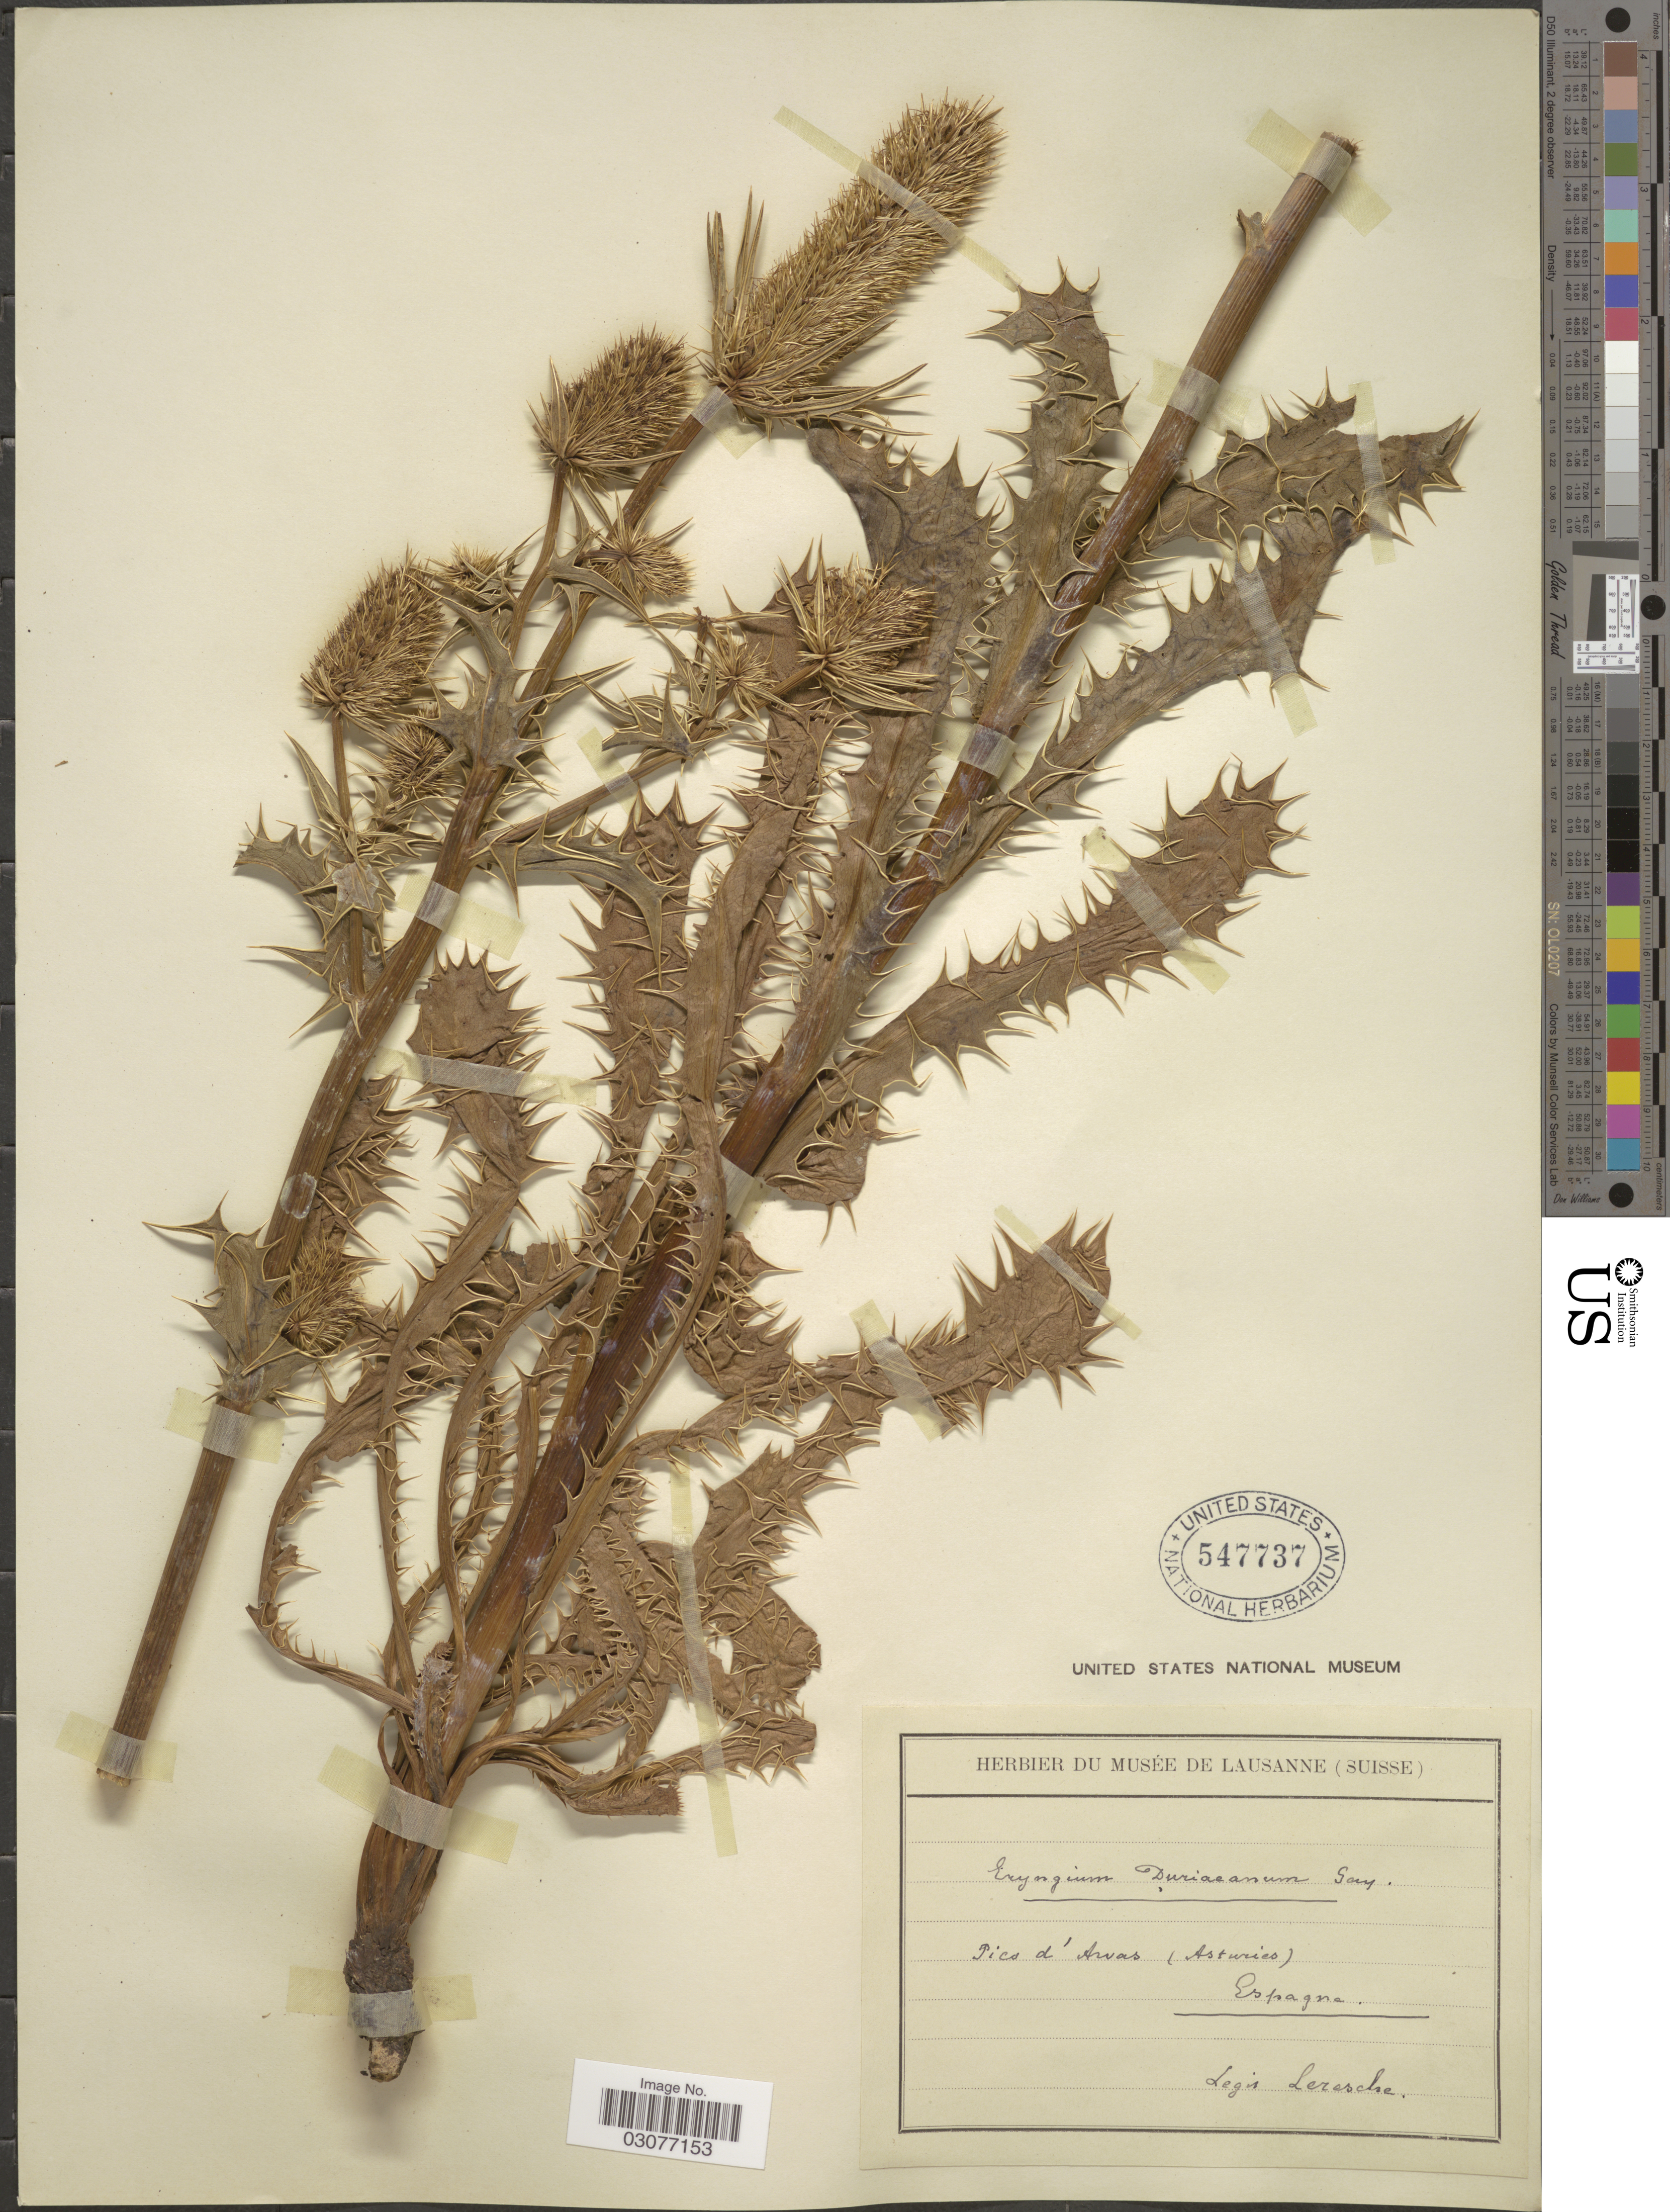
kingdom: Plantae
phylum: Tracheophyta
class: Magnoliopsida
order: Apiales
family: Apiaceae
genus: Eryngium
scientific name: Eryngium duriaeanum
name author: J. Gay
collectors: Leresche, --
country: Spain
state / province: Principado de Asturias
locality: Pico d'Arvas (Asturias). Espagne.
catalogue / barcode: US 547737